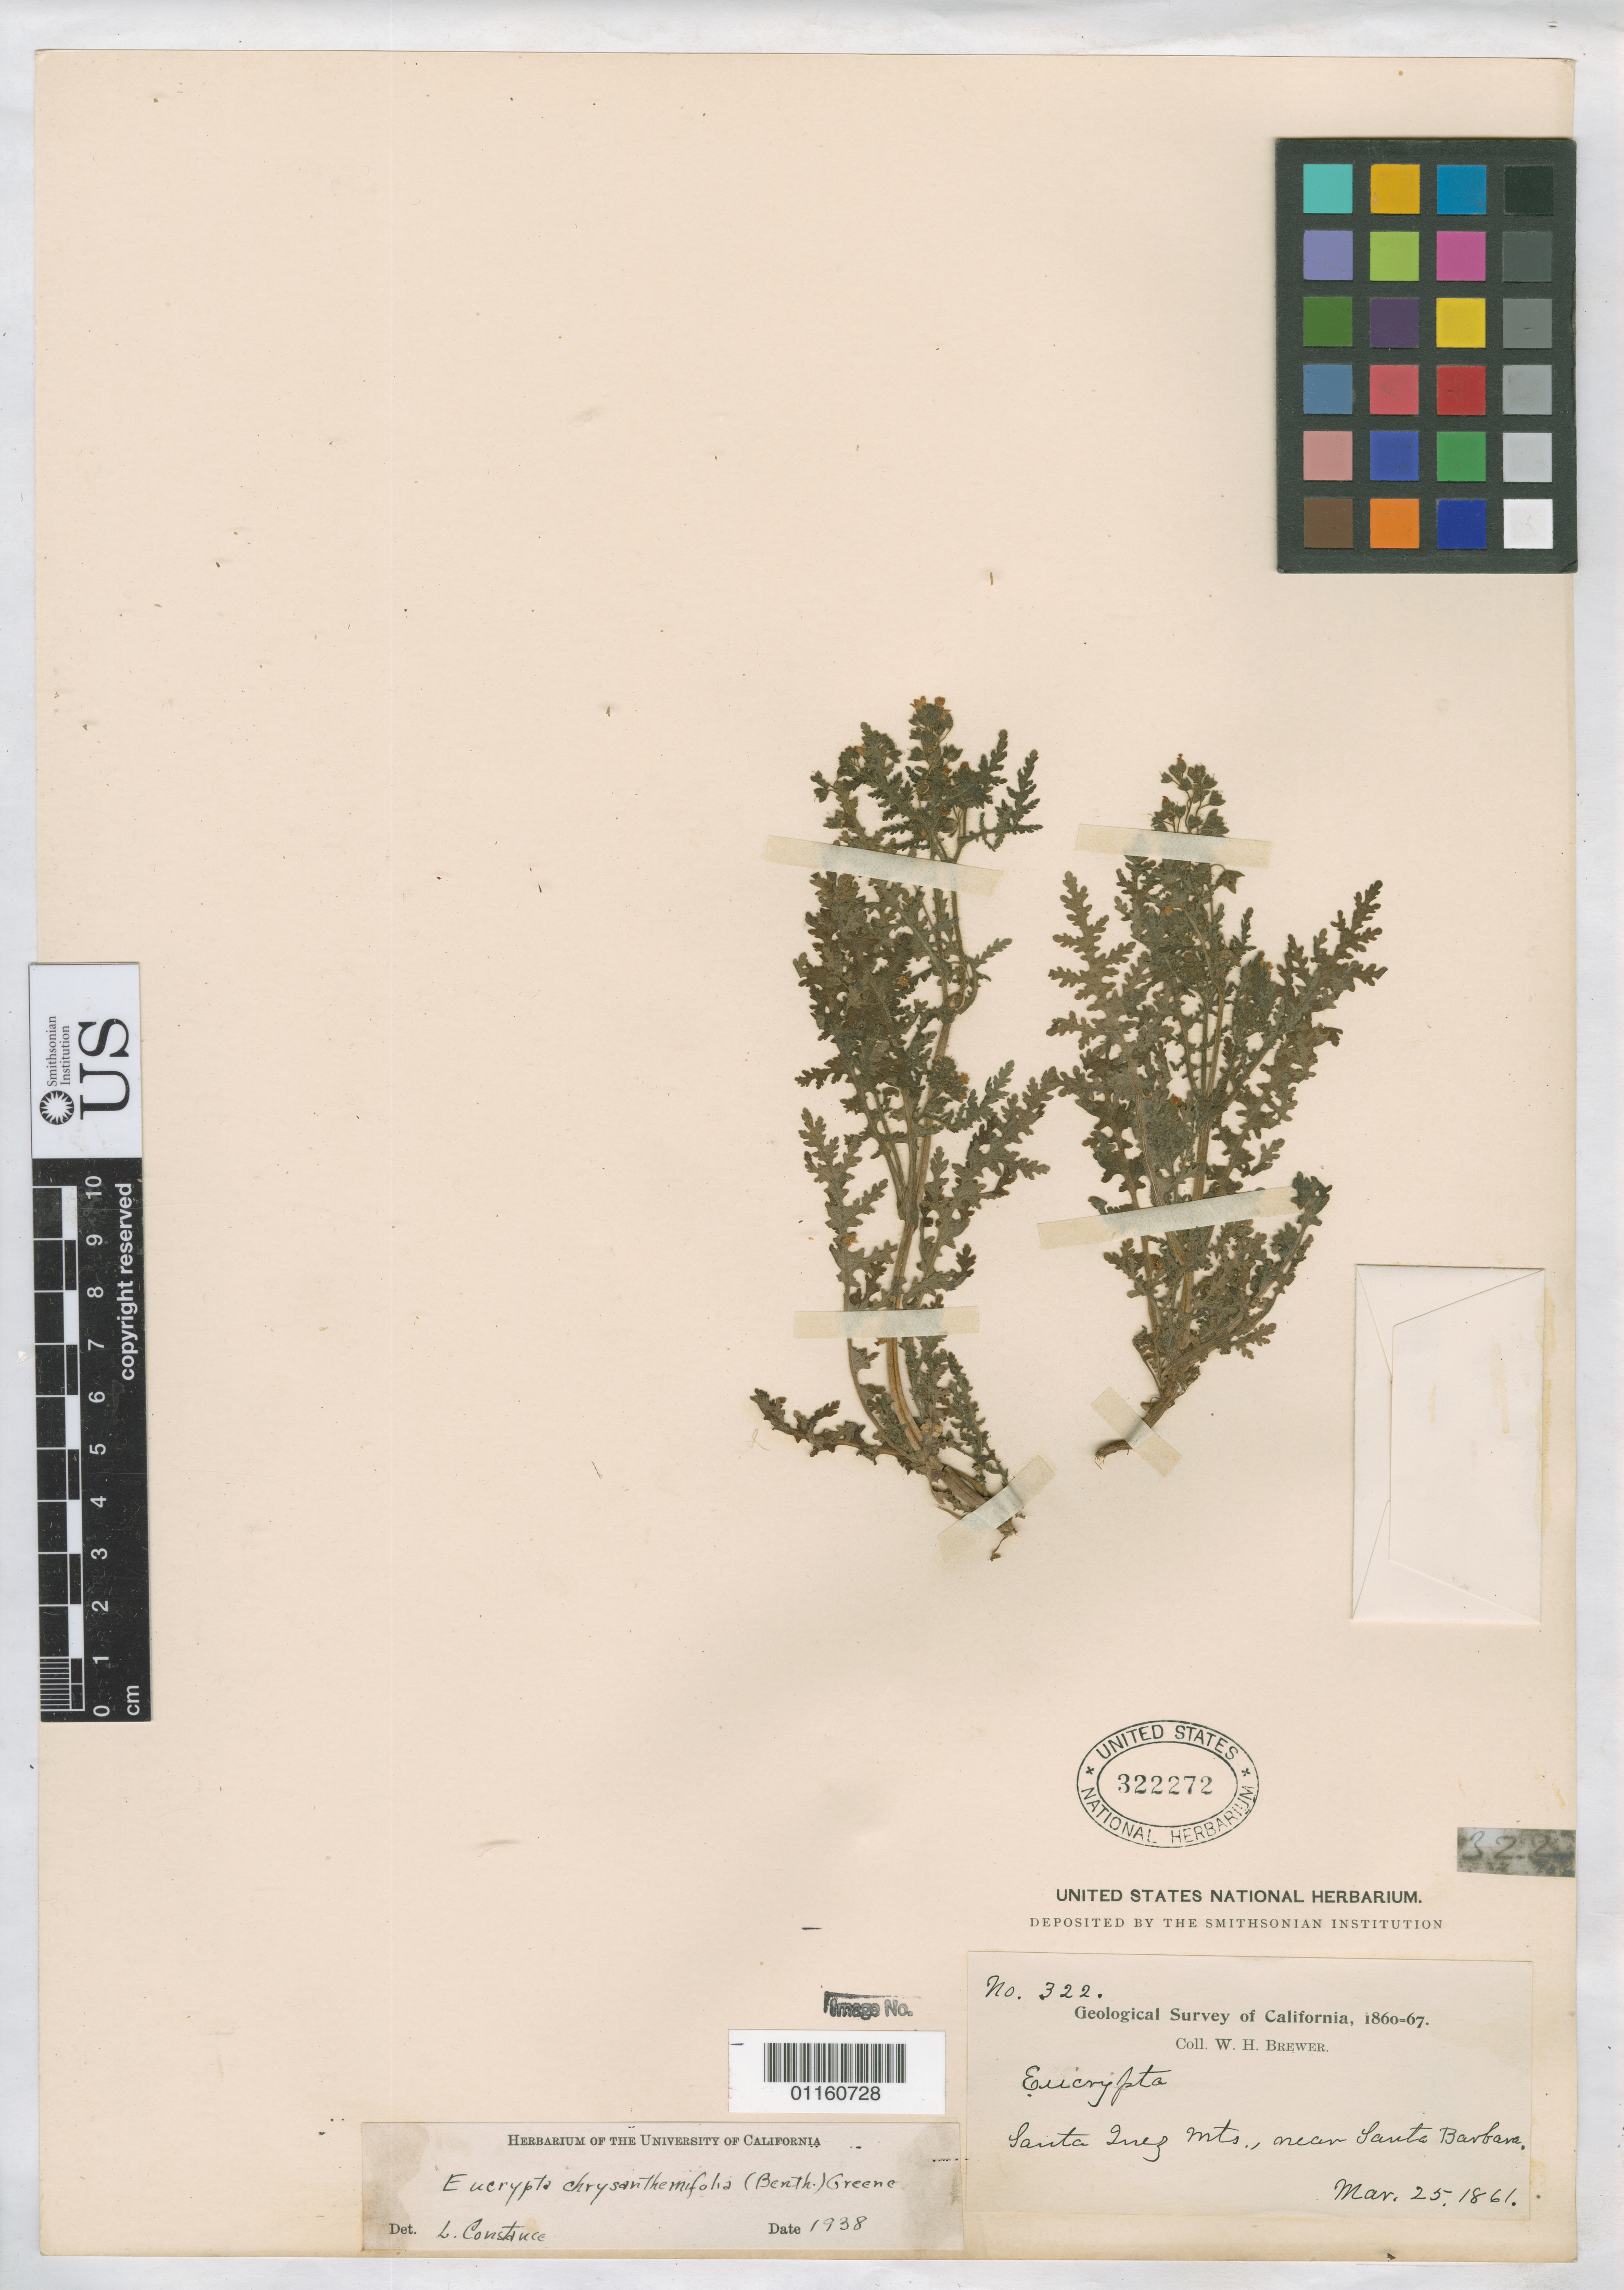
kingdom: Plantae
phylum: Tracheophyta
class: Magnoliopsida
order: Boraginales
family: Hydrophyllaceae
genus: Eucrypta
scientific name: Eucrypta chrysanthemifolia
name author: (Benth.) Greene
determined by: Constance, L., (UC), University of California Berkeley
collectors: W. H. Brewer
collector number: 322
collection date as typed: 25 Mar 1861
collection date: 1861-03-25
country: United States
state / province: California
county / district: Santa Barbara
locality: Santa Ynez Mountains, near Santa Barbara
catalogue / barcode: US 322272